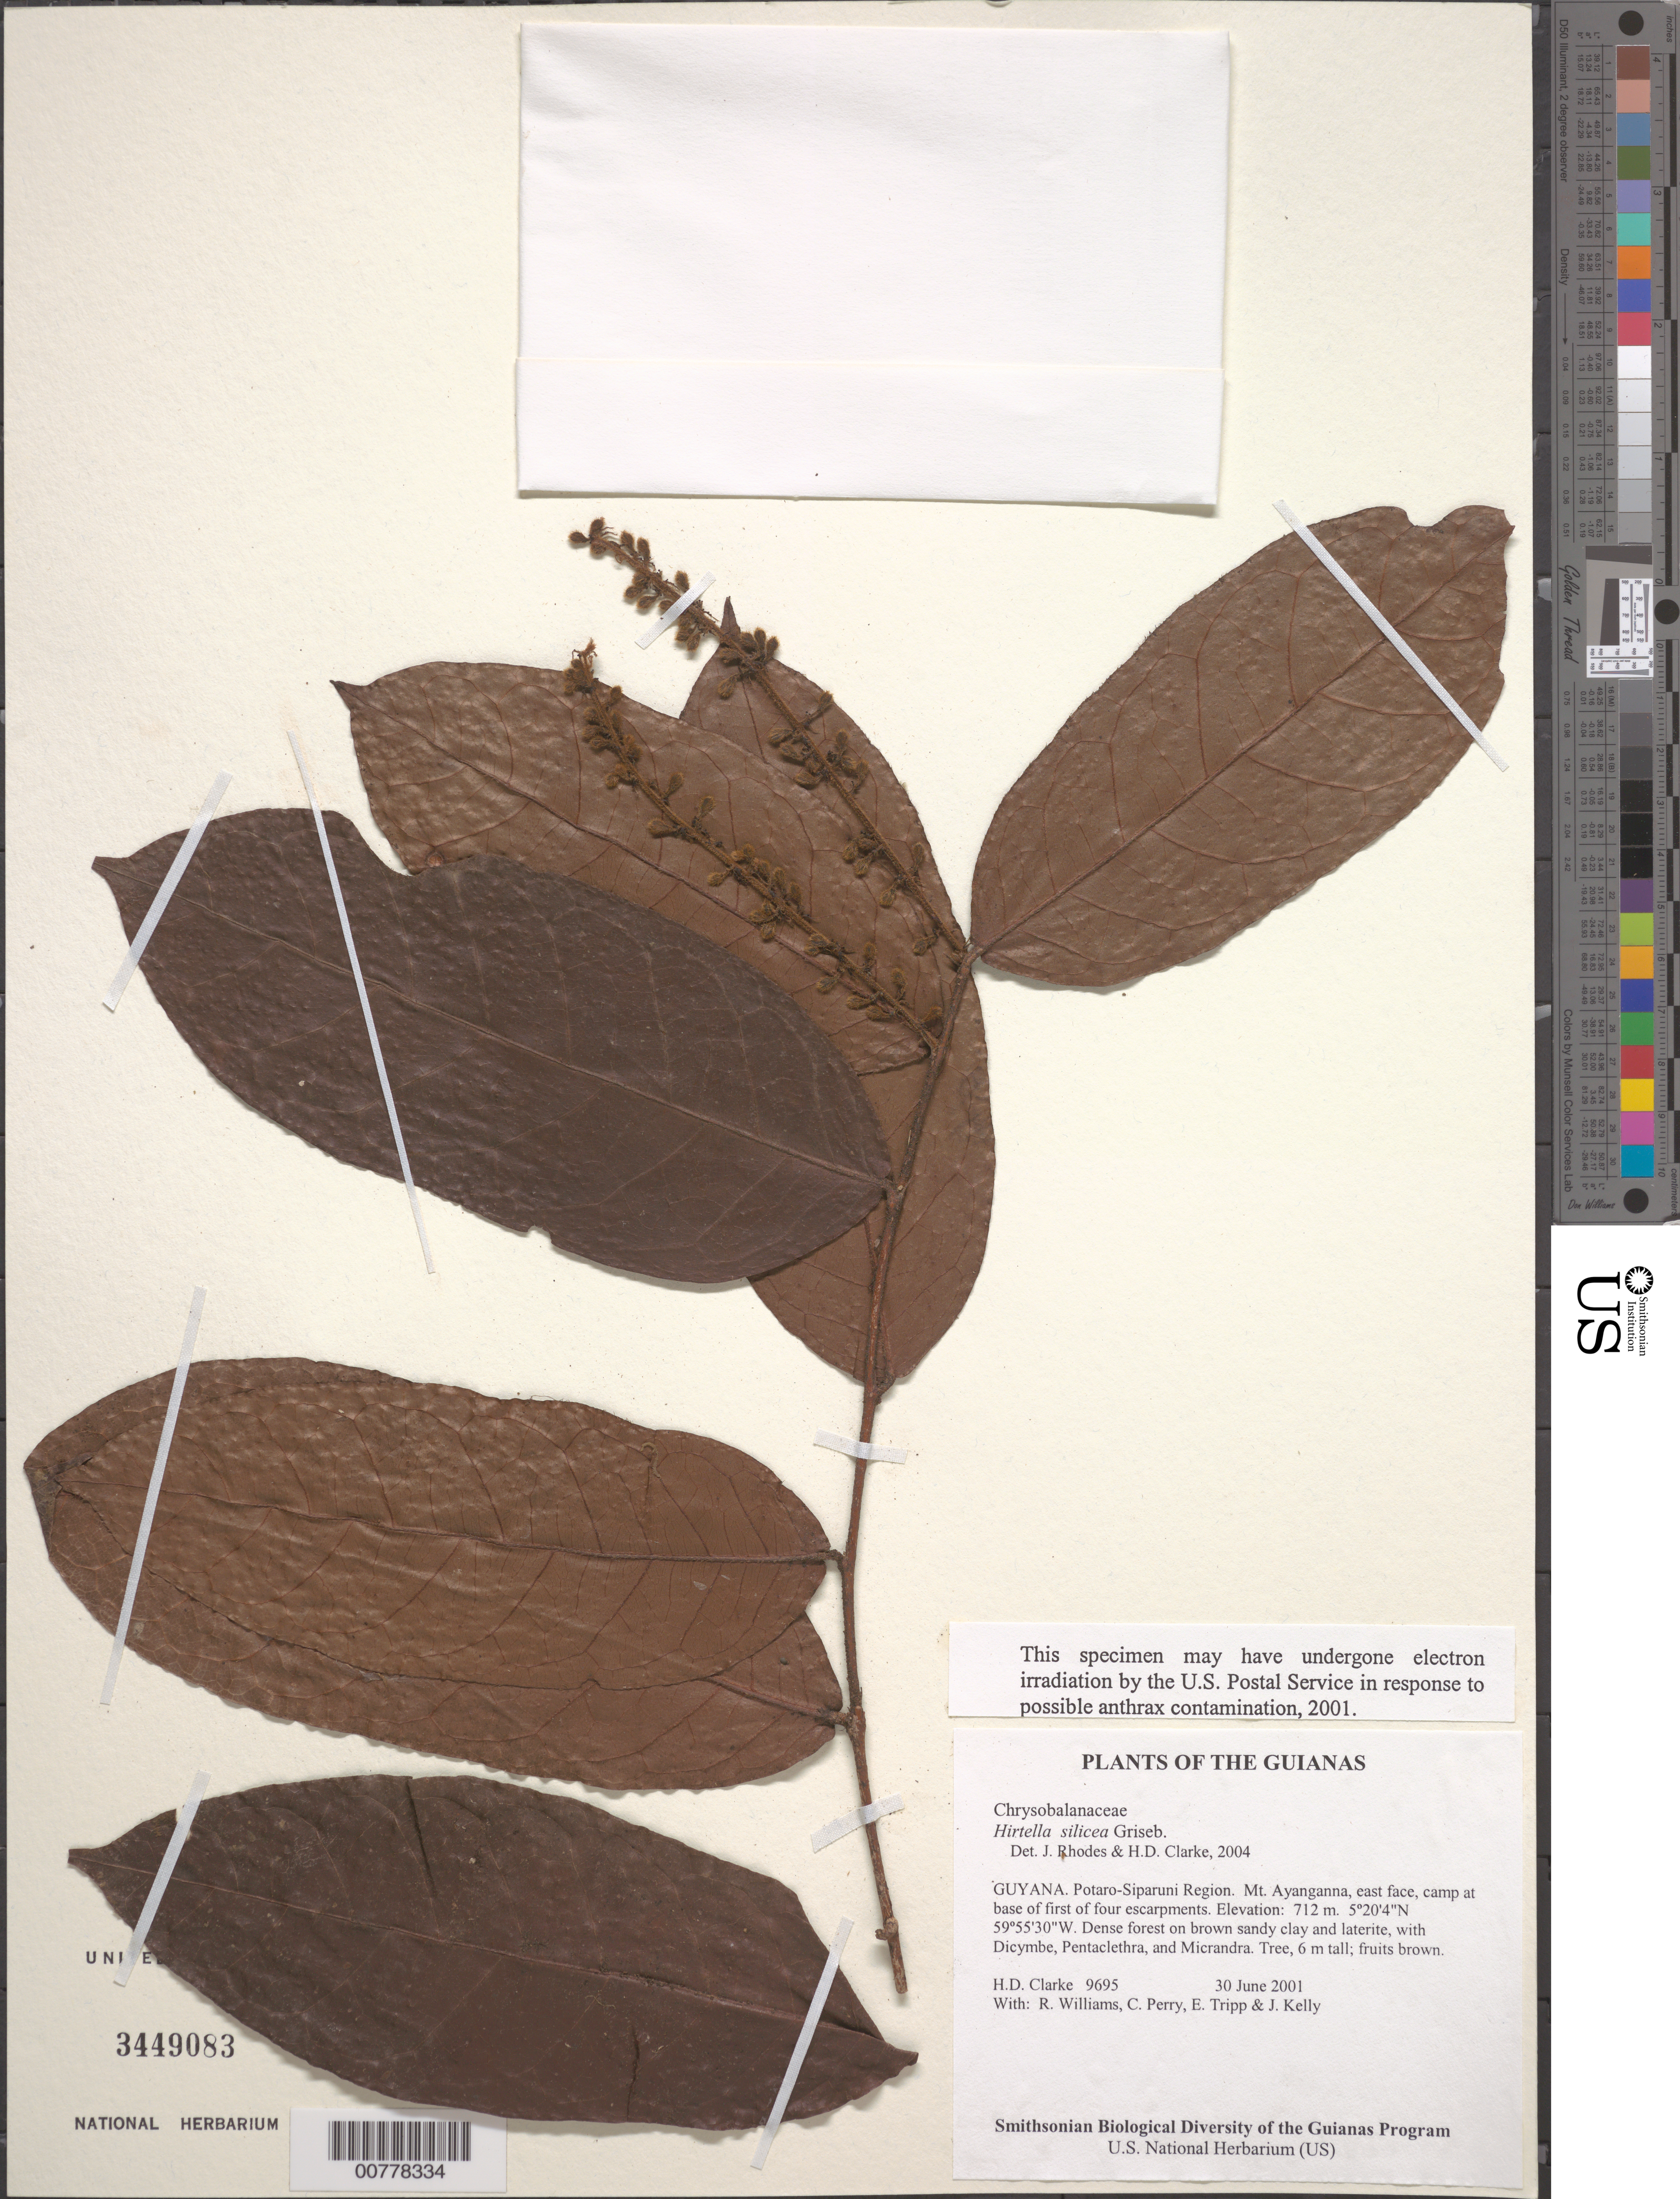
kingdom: Plantae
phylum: Tracheophyta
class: Magnoliopsida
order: Malpighiales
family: Chrysobalanaceae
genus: Hirtella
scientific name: Hirtella silicea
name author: Griseb.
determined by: Clarke, H. D.; Rhodes, J.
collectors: H. D. Clarke, R. Williams, C. Perry, E. Tripp & J. Kelly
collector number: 9695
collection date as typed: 30 June 2001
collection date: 2001-06-30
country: Guyana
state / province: Potaro-Siparuni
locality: Mt. Ayanganna, east face, camp at base of first of four escarpments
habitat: Dense forest on brown sandy clay and laterite, with Dicymbe, Pentaclethra, and Micrandra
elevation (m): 712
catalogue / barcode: US 3449083